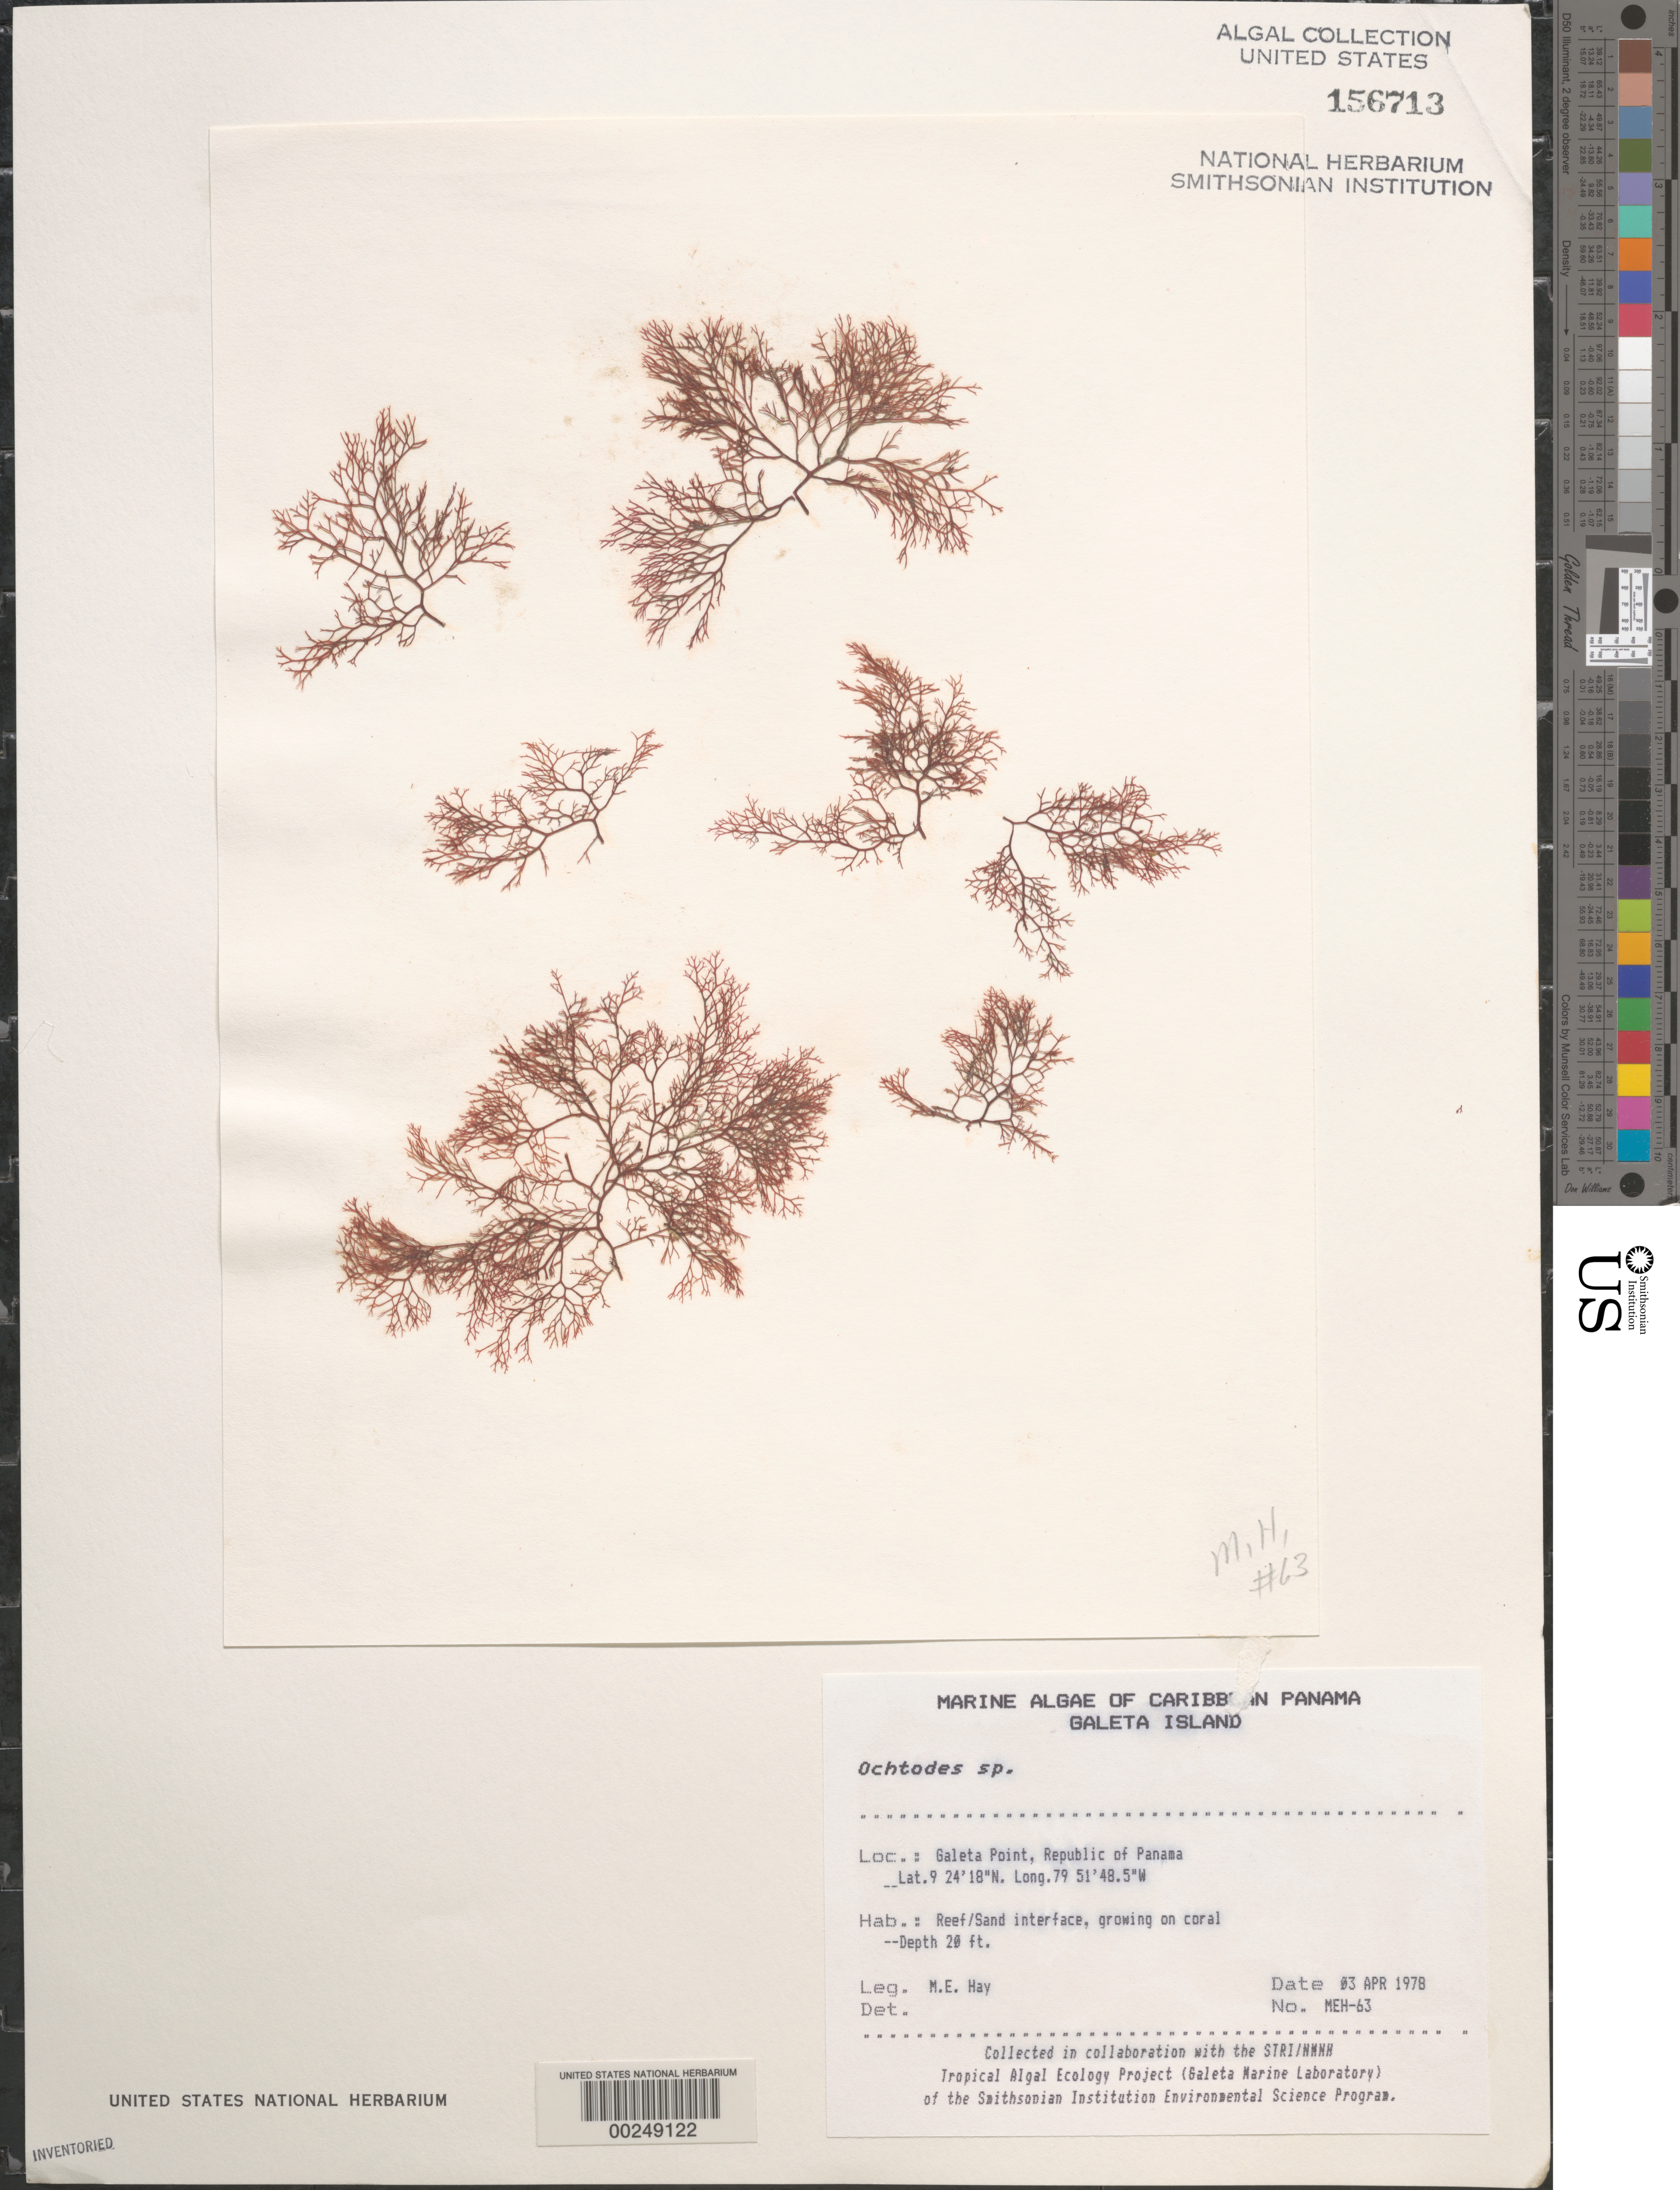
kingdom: Plantae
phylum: Rhodophyta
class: Florideophyceae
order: Gigartinales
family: Rhizophyllidaceae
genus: Ochtodes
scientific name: Ochtodes sp.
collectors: M. E. Hay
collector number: MEH-63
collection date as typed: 03 Apr 1978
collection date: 1978-04-03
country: Panama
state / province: Colón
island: Galeta Island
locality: Galeta Point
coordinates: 9 24' 18" N, 79 51' 48.5" W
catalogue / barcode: US 156713